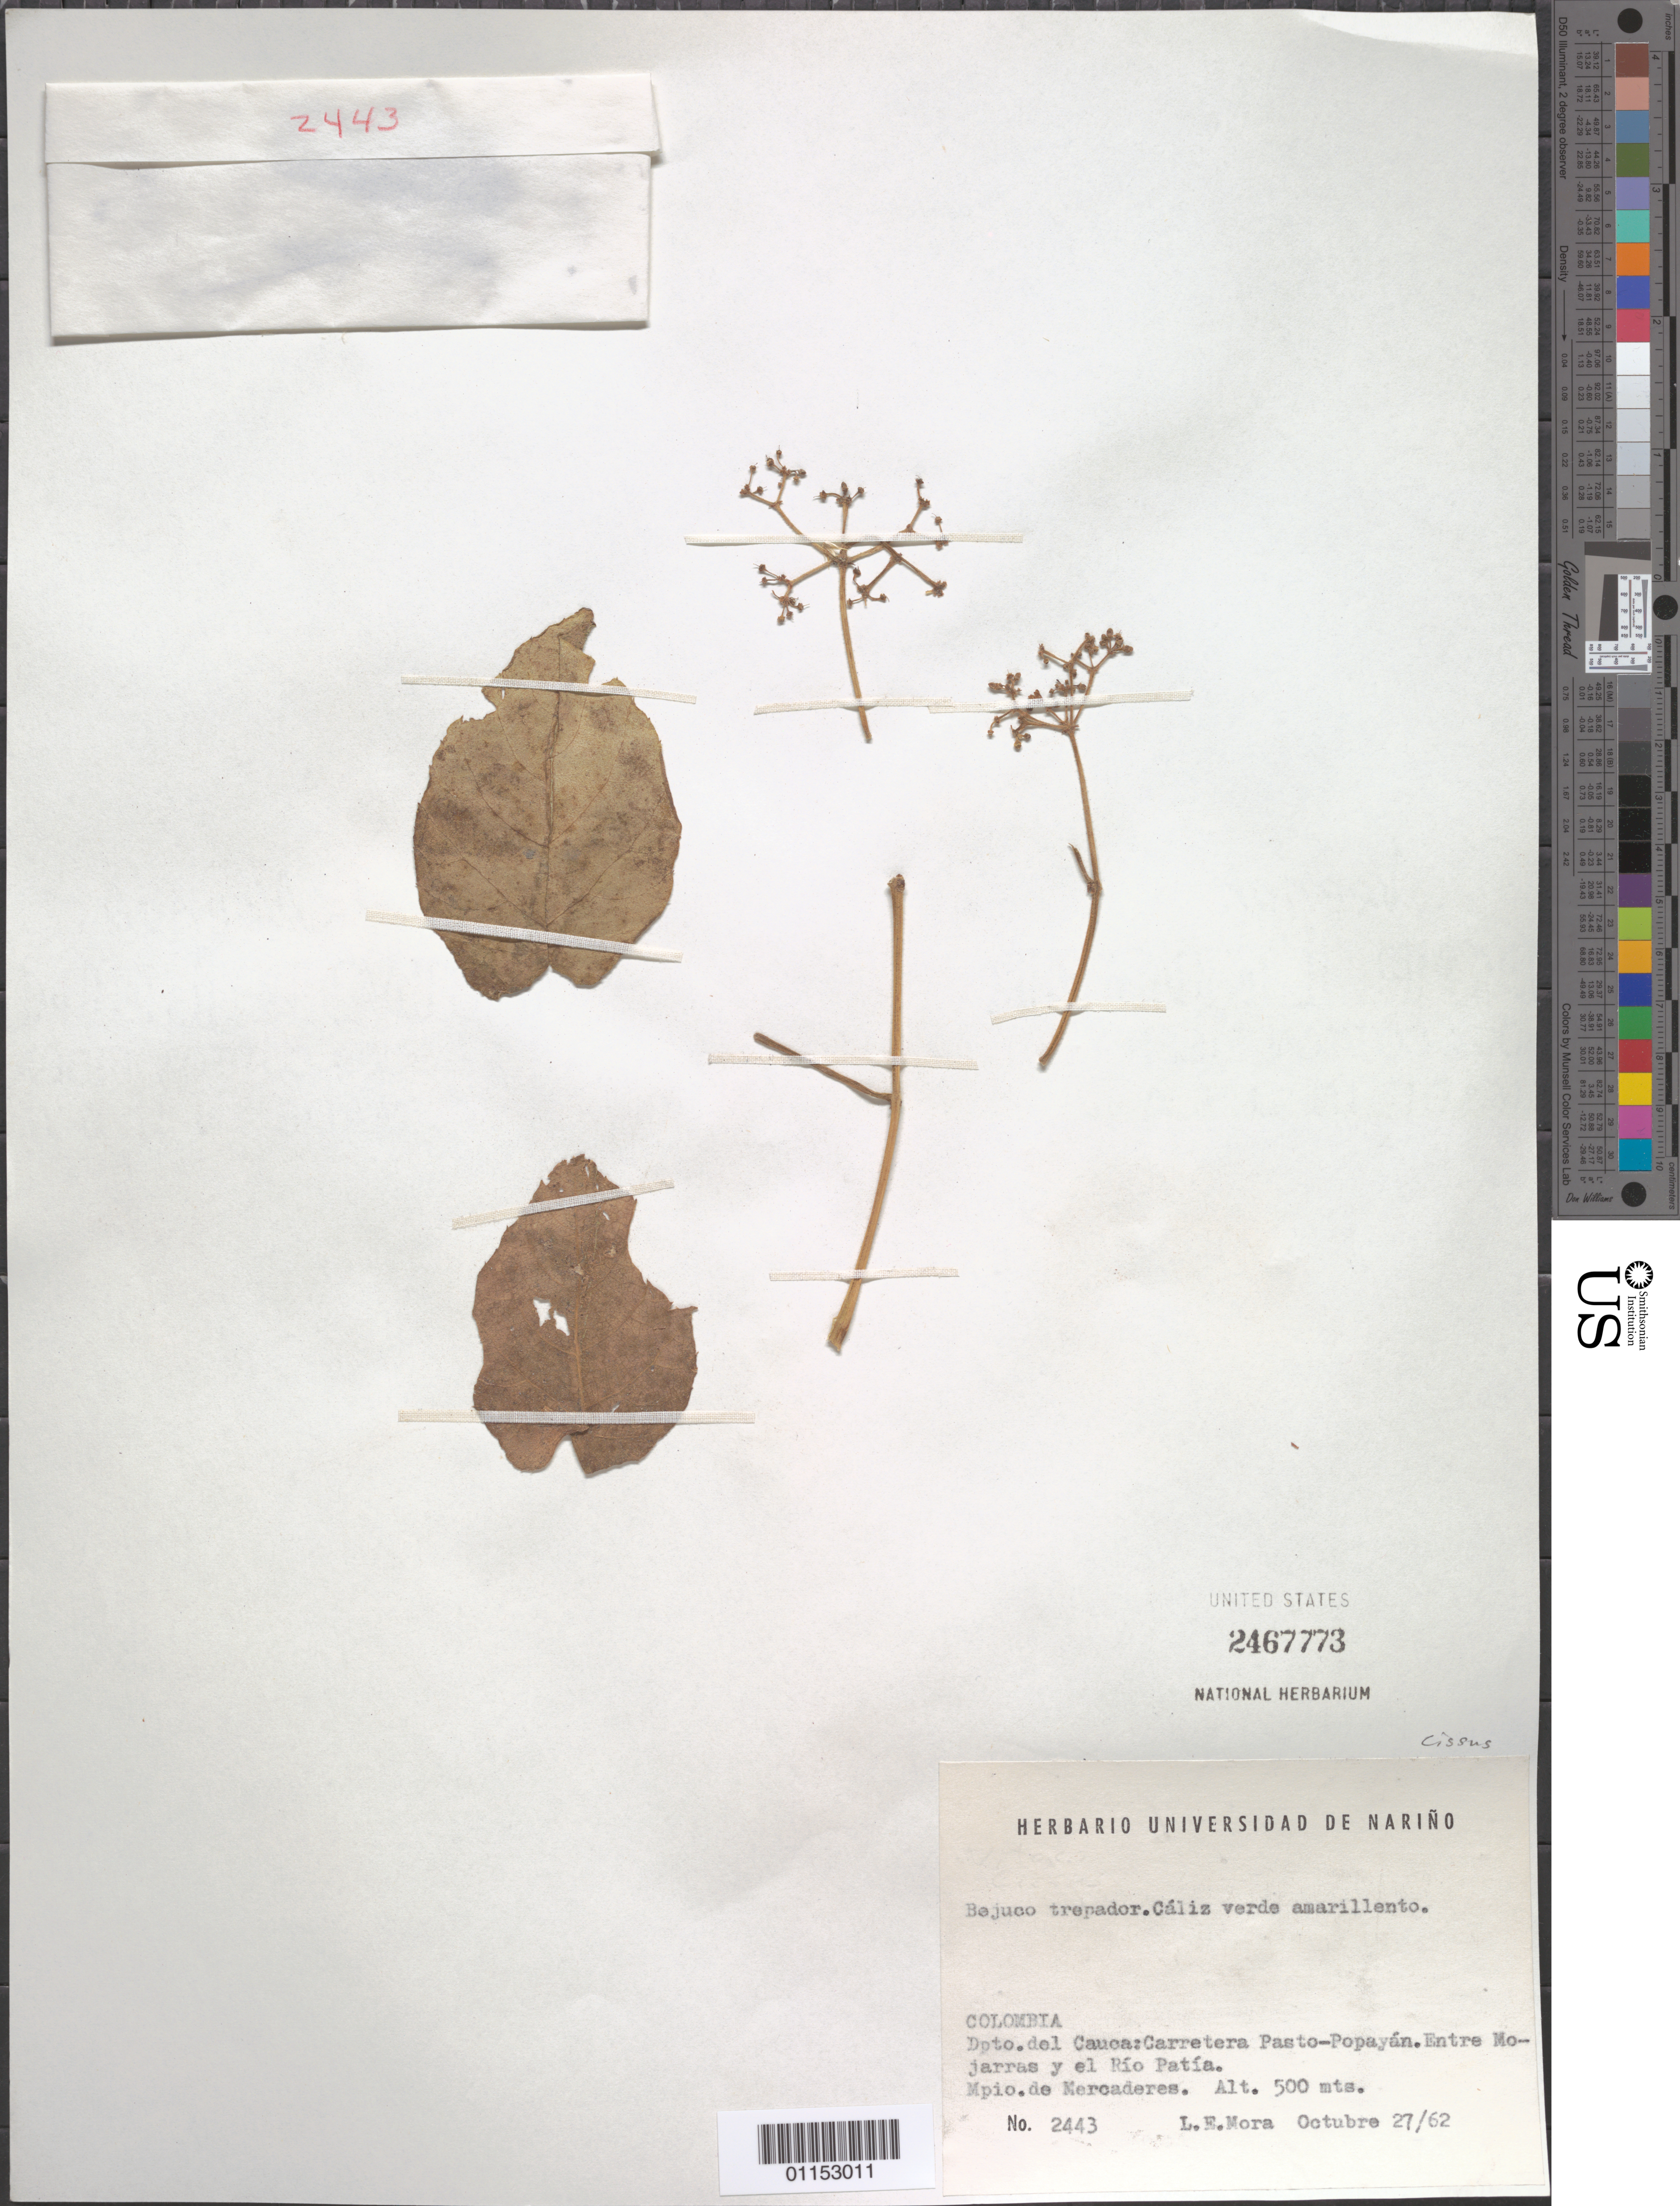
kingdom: Plantae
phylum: Tracheophyta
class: Magnoliopsida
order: Vitales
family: Vitaceae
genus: Cissus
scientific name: Cissus sp.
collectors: L. E. Mora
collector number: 2443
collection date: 1962-10-27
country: Colombia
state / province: Cauca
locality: Carretera Pasto-Popayan. Entre Mojarras y el Rio Patia. Mpio. de Mercaderes.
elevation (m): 500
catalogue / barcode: US 2467773